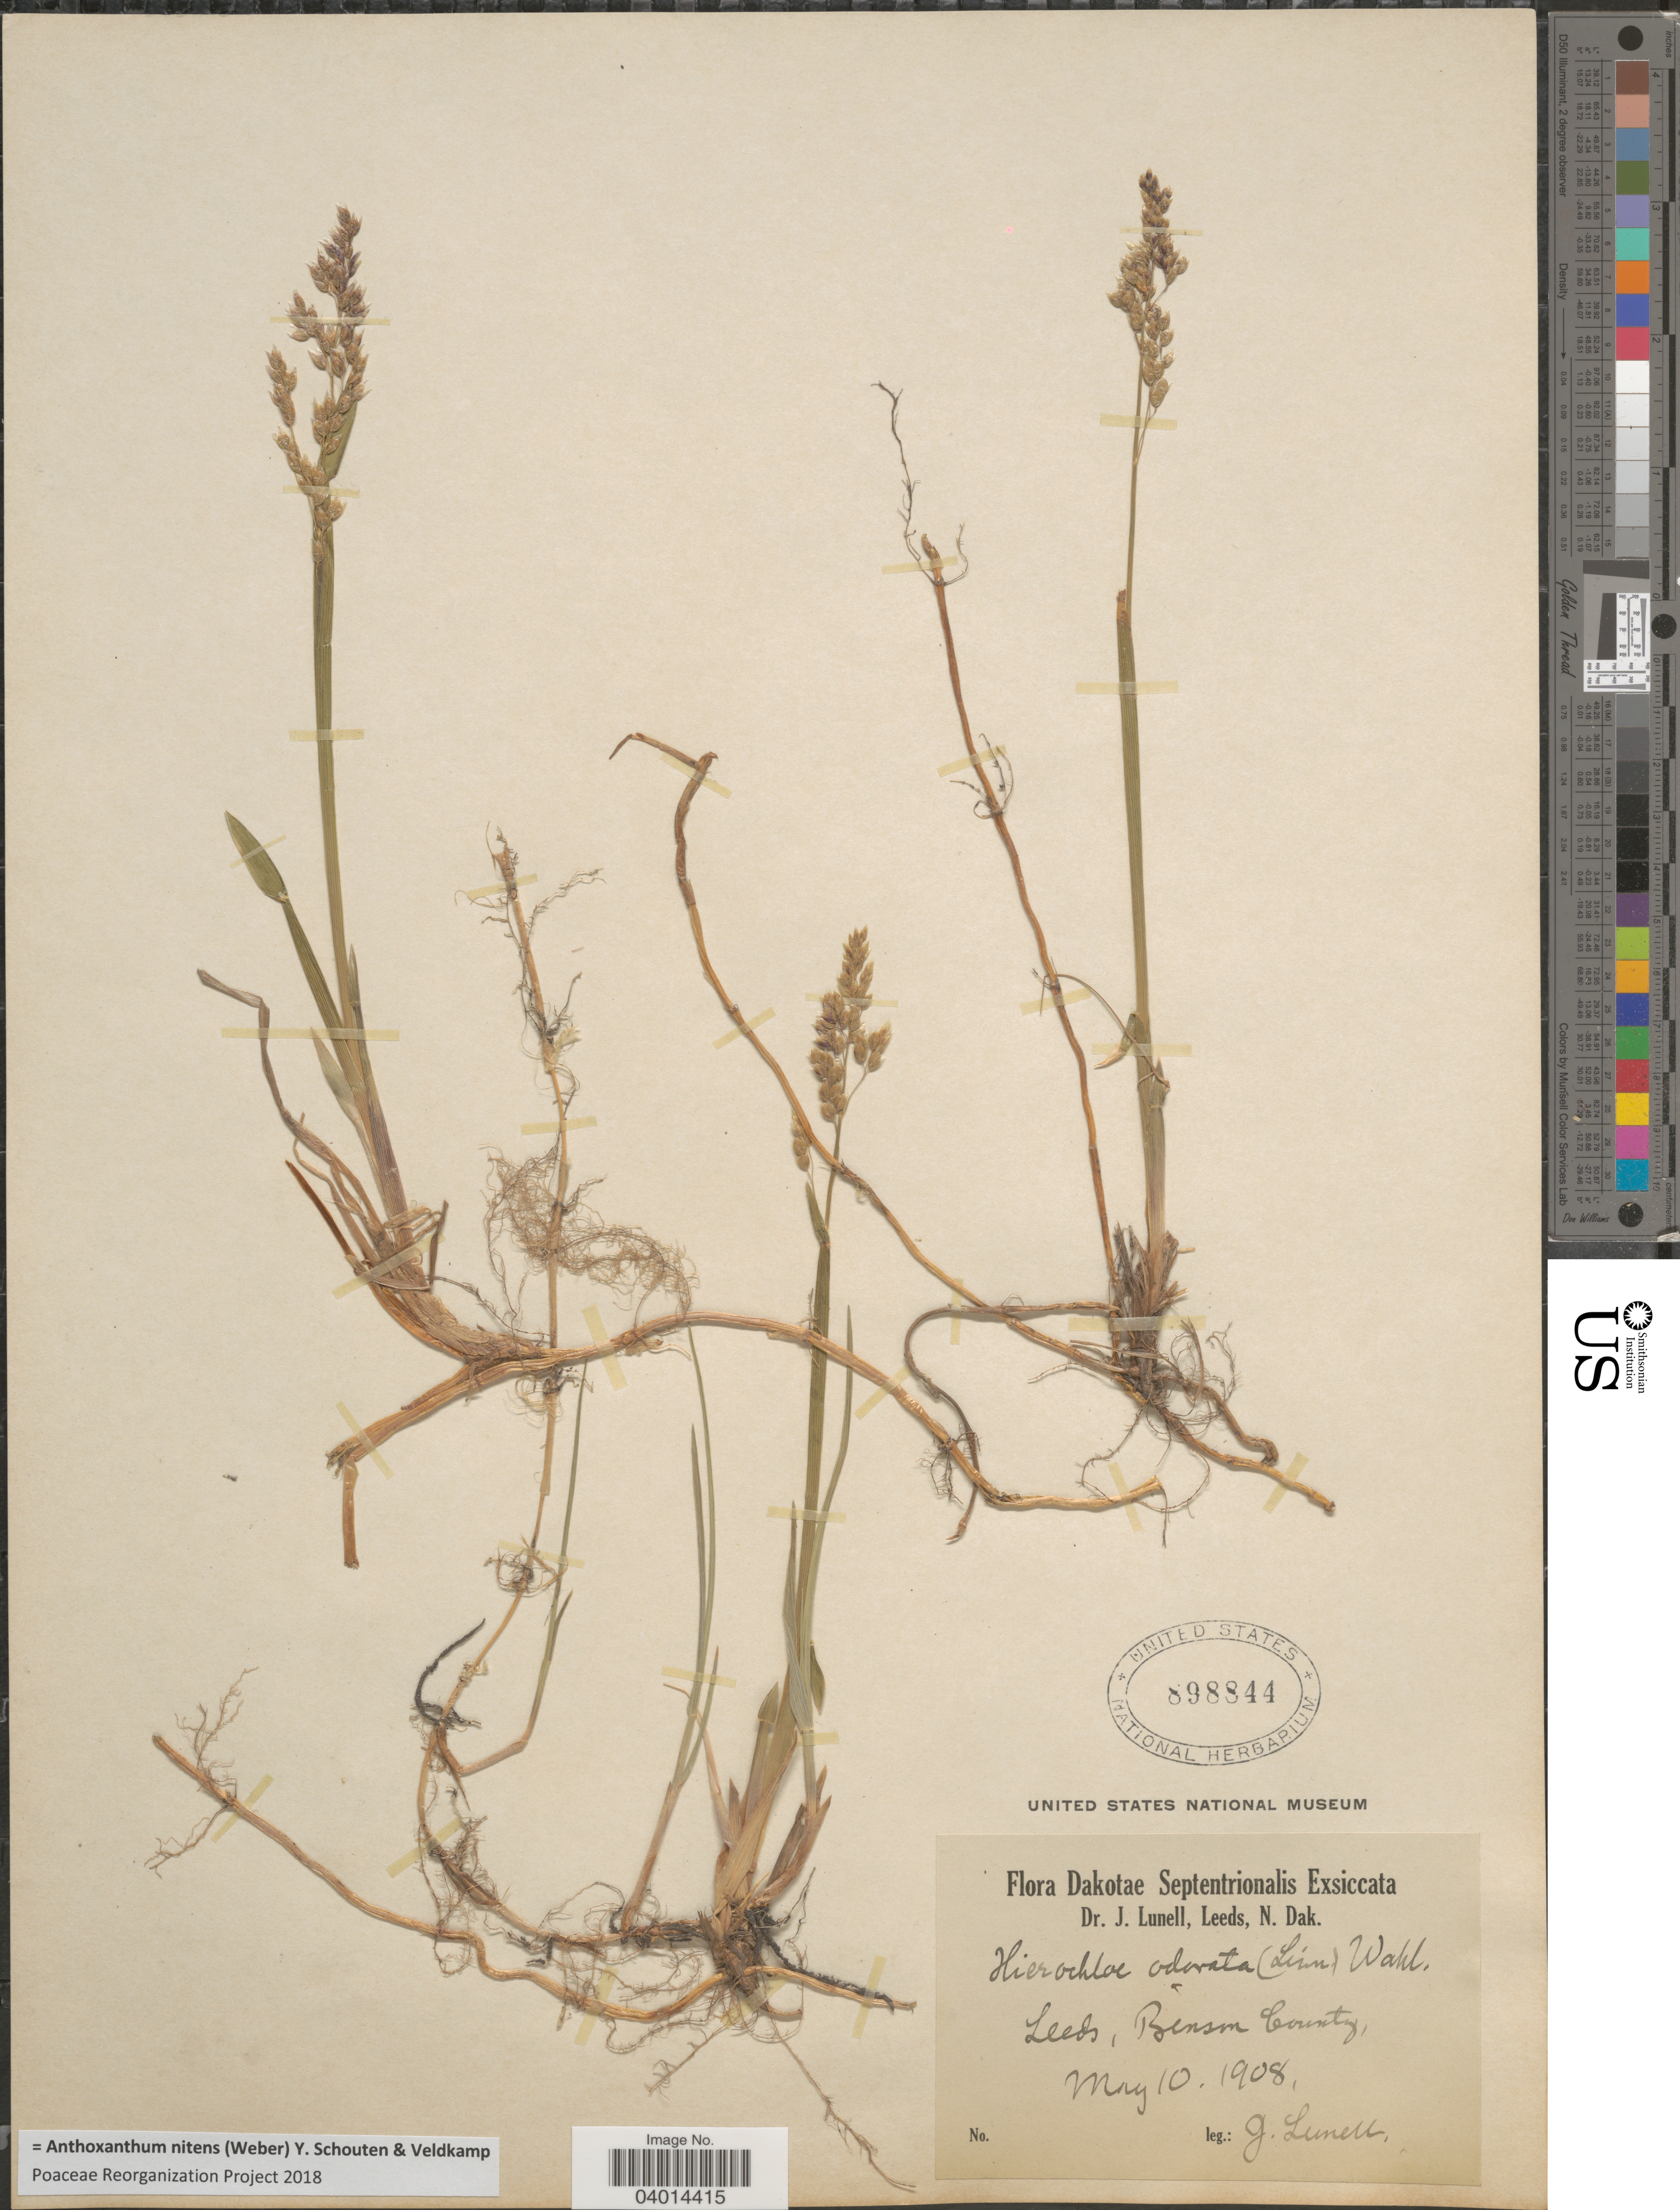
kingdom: Plantae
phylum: Tracheophyta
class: Liliopsida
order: Poales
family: Poaceae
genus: Anthoxanthum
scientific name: Anthoxanthum nitens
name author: (G.H. Weber) R.T.A. Schouten & Veldkamp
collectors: J. Lunell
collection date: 1908-05-10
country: United States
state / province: North Dakota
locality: Dakotae Septentrionalis. Leeds, Benson County.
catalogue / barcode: US 898844